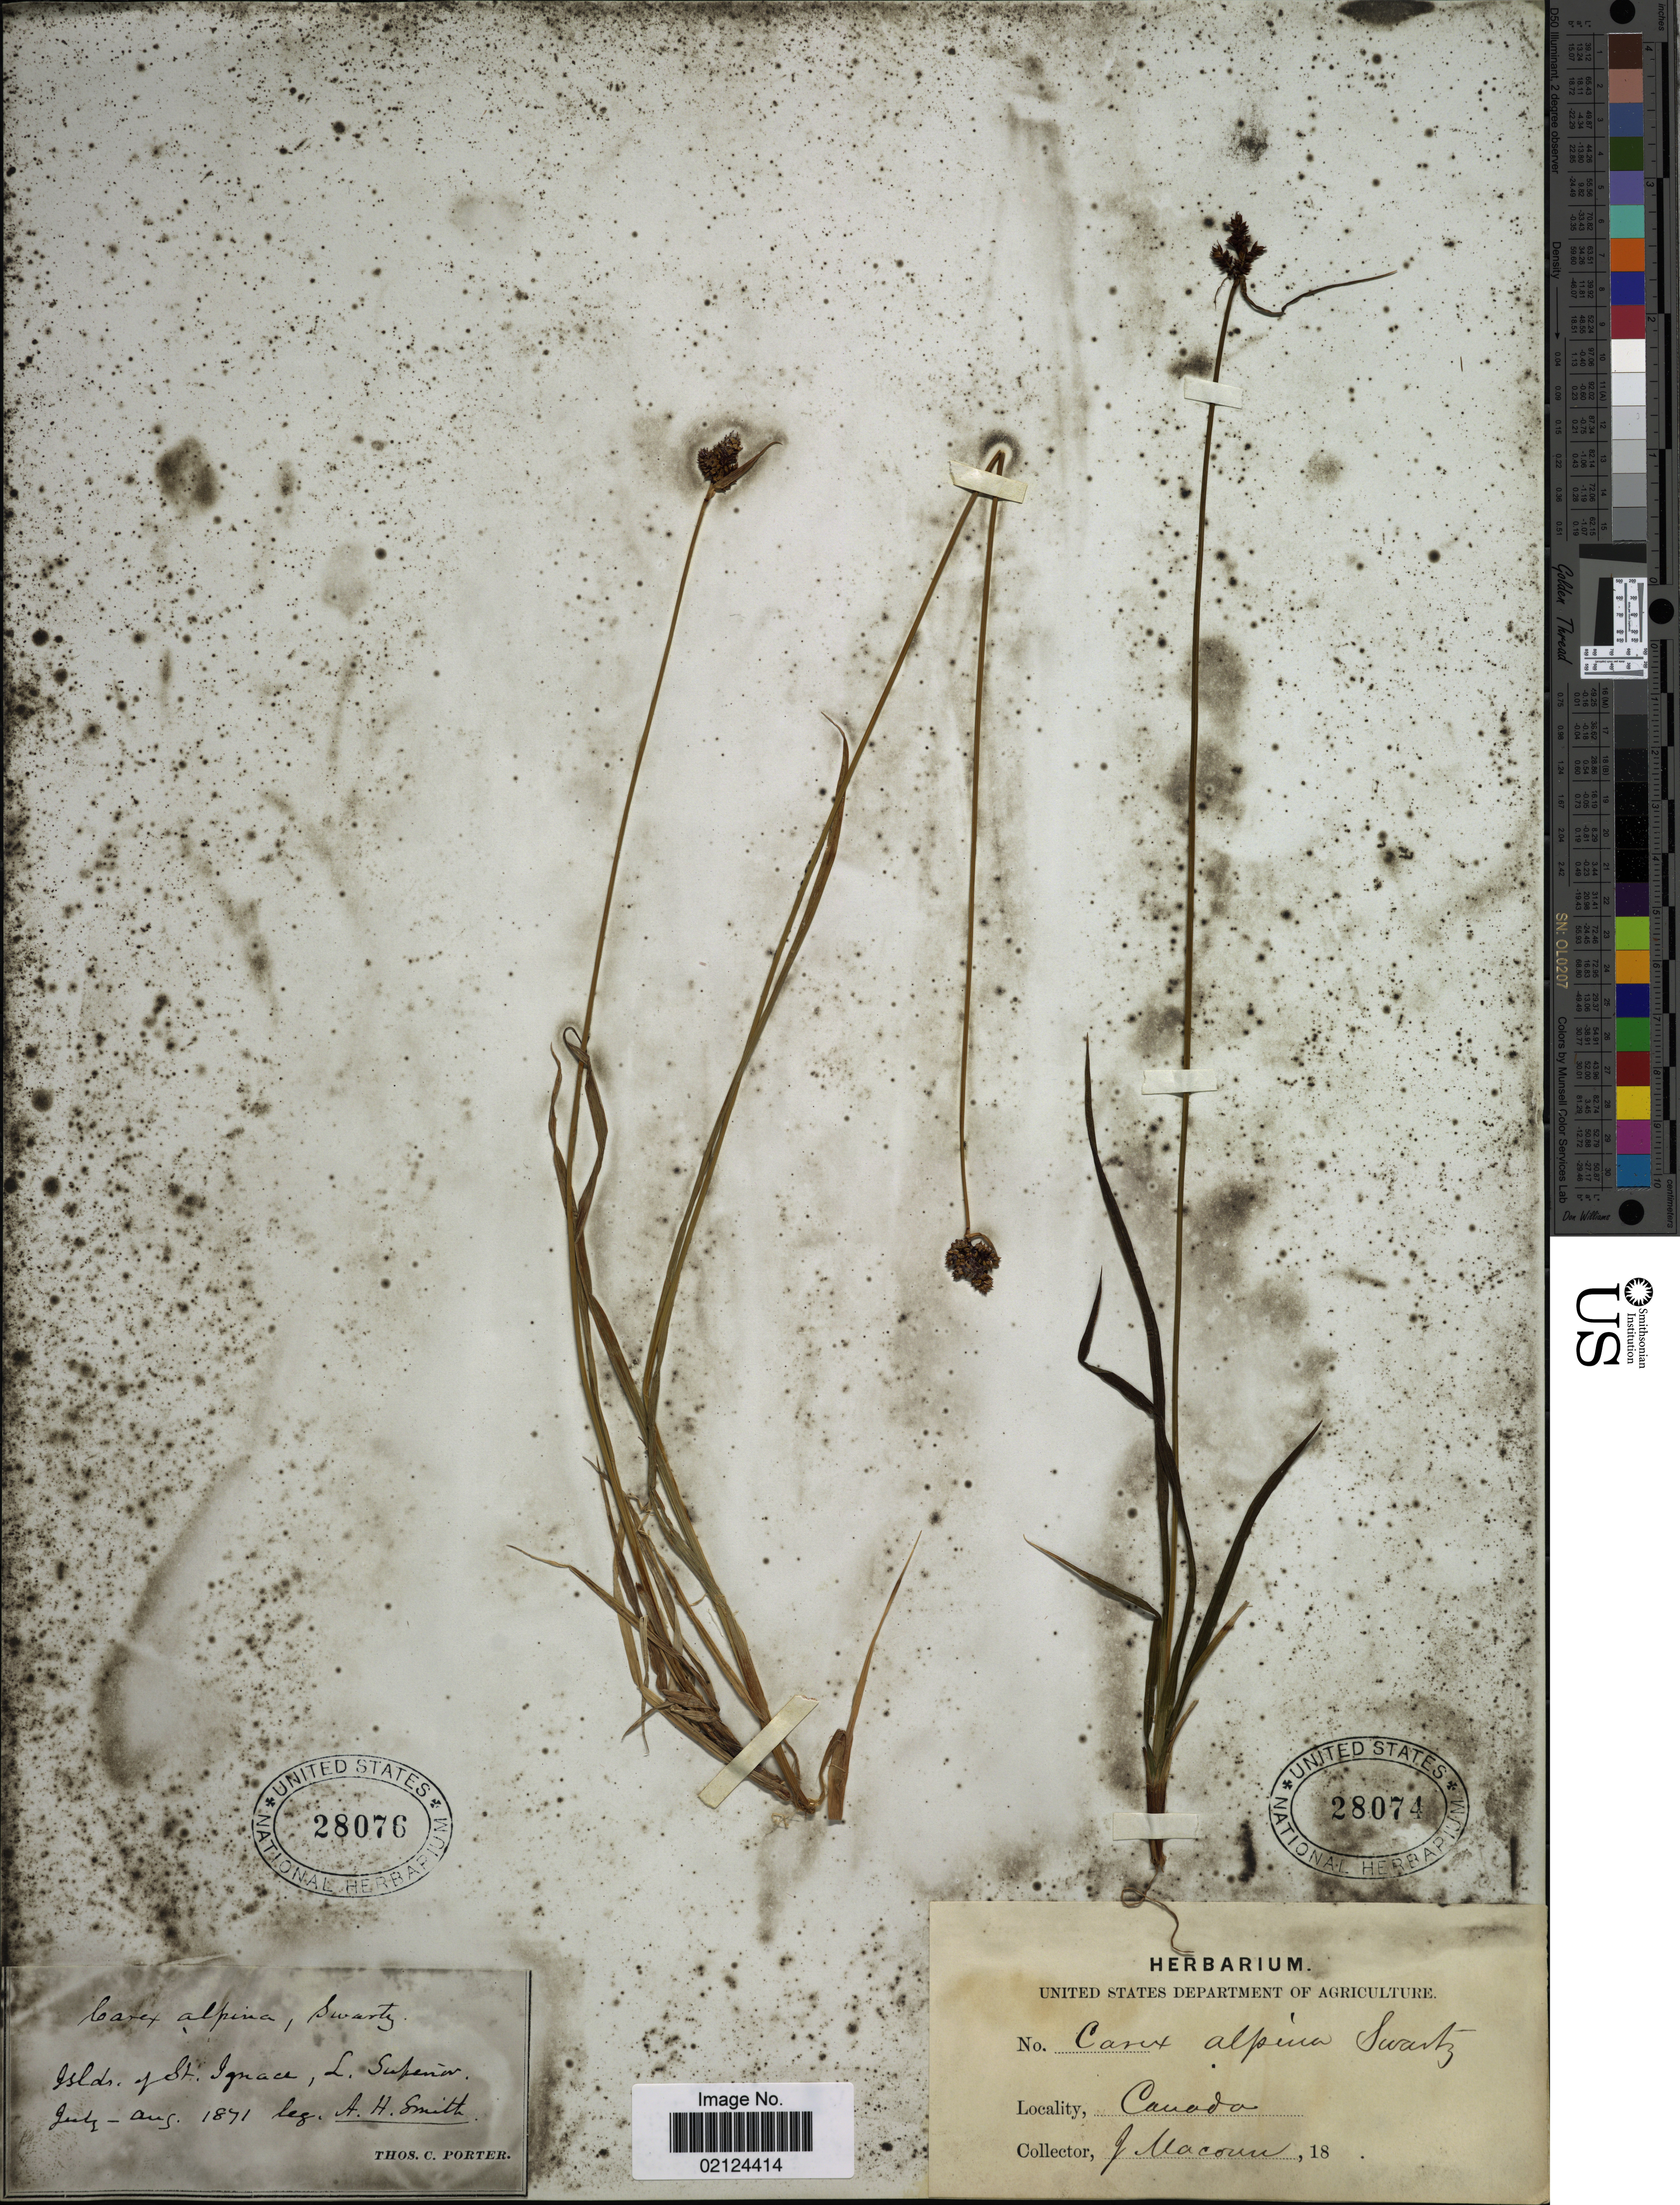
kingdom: Plantae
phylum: Tracheophyta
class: Liliopsida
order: Poales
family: Cyperaceae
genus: Carex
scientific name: Carex media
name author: R. Br.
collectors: A. H. Smith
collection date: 1871-07/1871-08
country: Canada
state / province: Ontario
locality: Islds. of St. Ignace, L. Superior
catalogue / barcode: US 28076-2